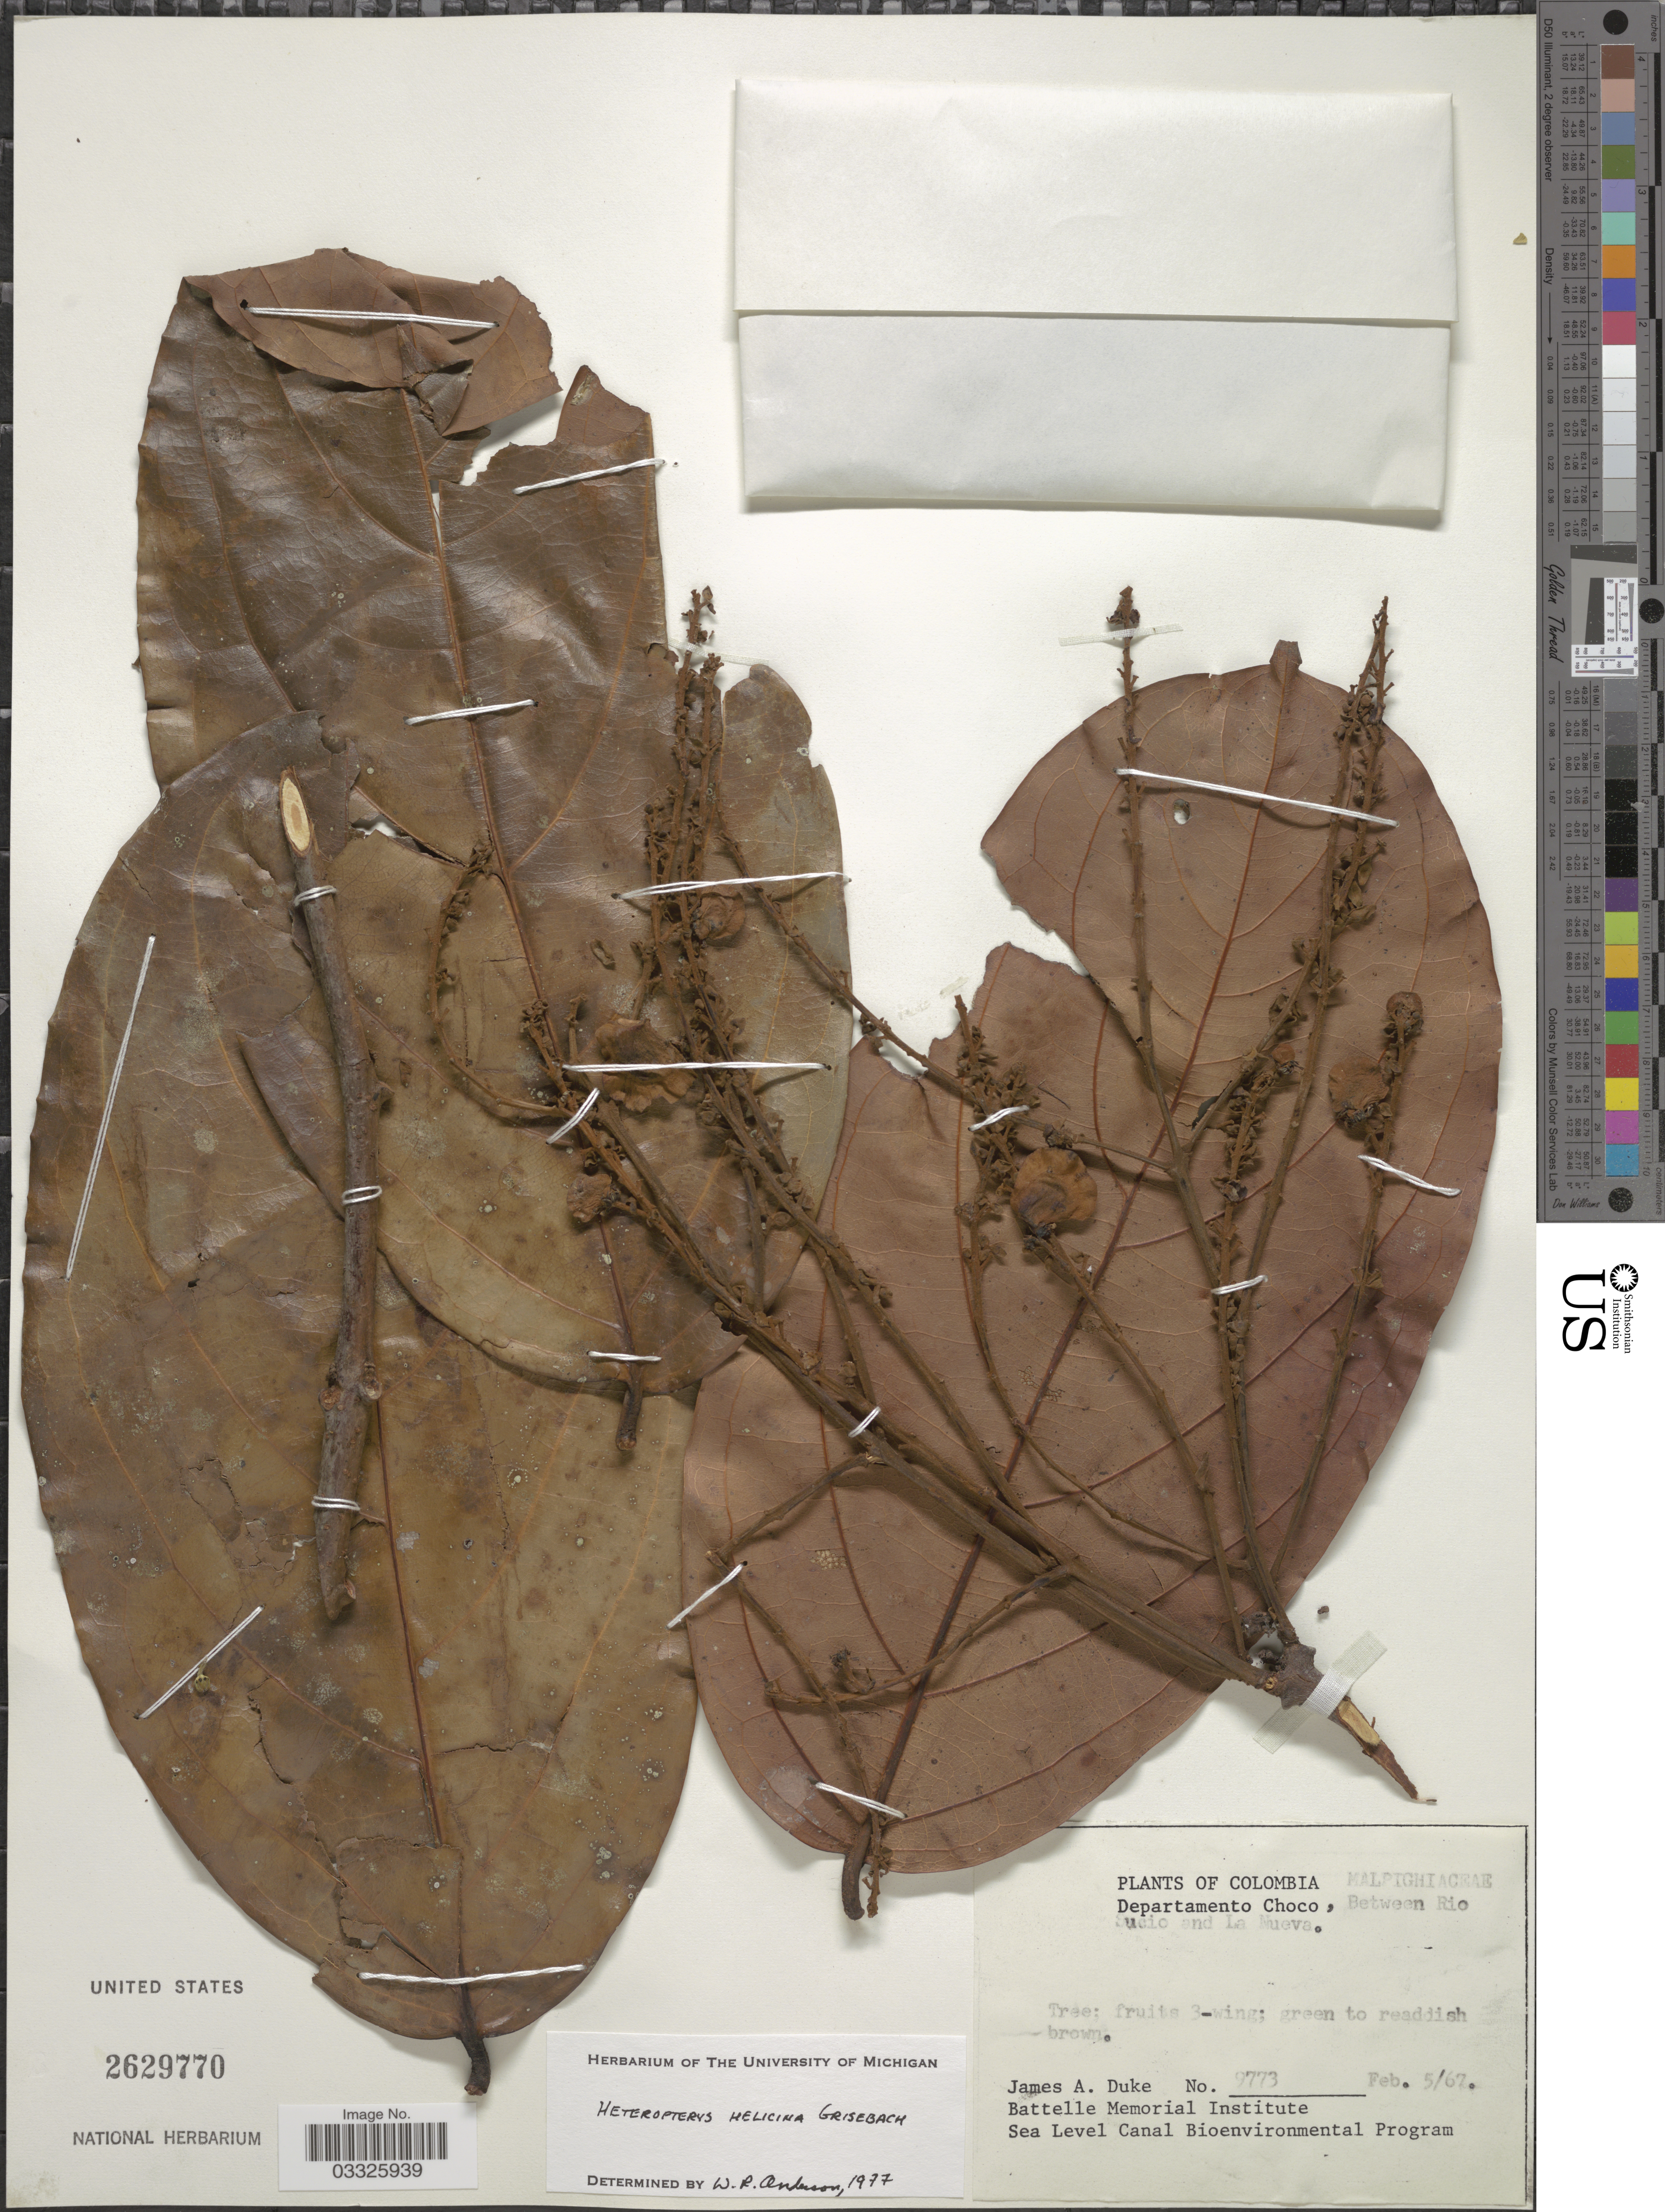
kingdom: Plantae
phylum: Tracheophyta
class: Magnoliopsida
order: Malpighiales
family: Malpighiaceae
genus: Heteropterys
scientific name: Heteropterys helicina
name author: Griseb.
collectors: J. A. Duke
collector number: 9773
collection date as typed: Transcribed d/m/y: 5/2/67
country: Colombia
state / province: Chocó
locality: Departamento Choco, Between Rio Sucio and La Nueva.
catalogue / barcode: US 2629770